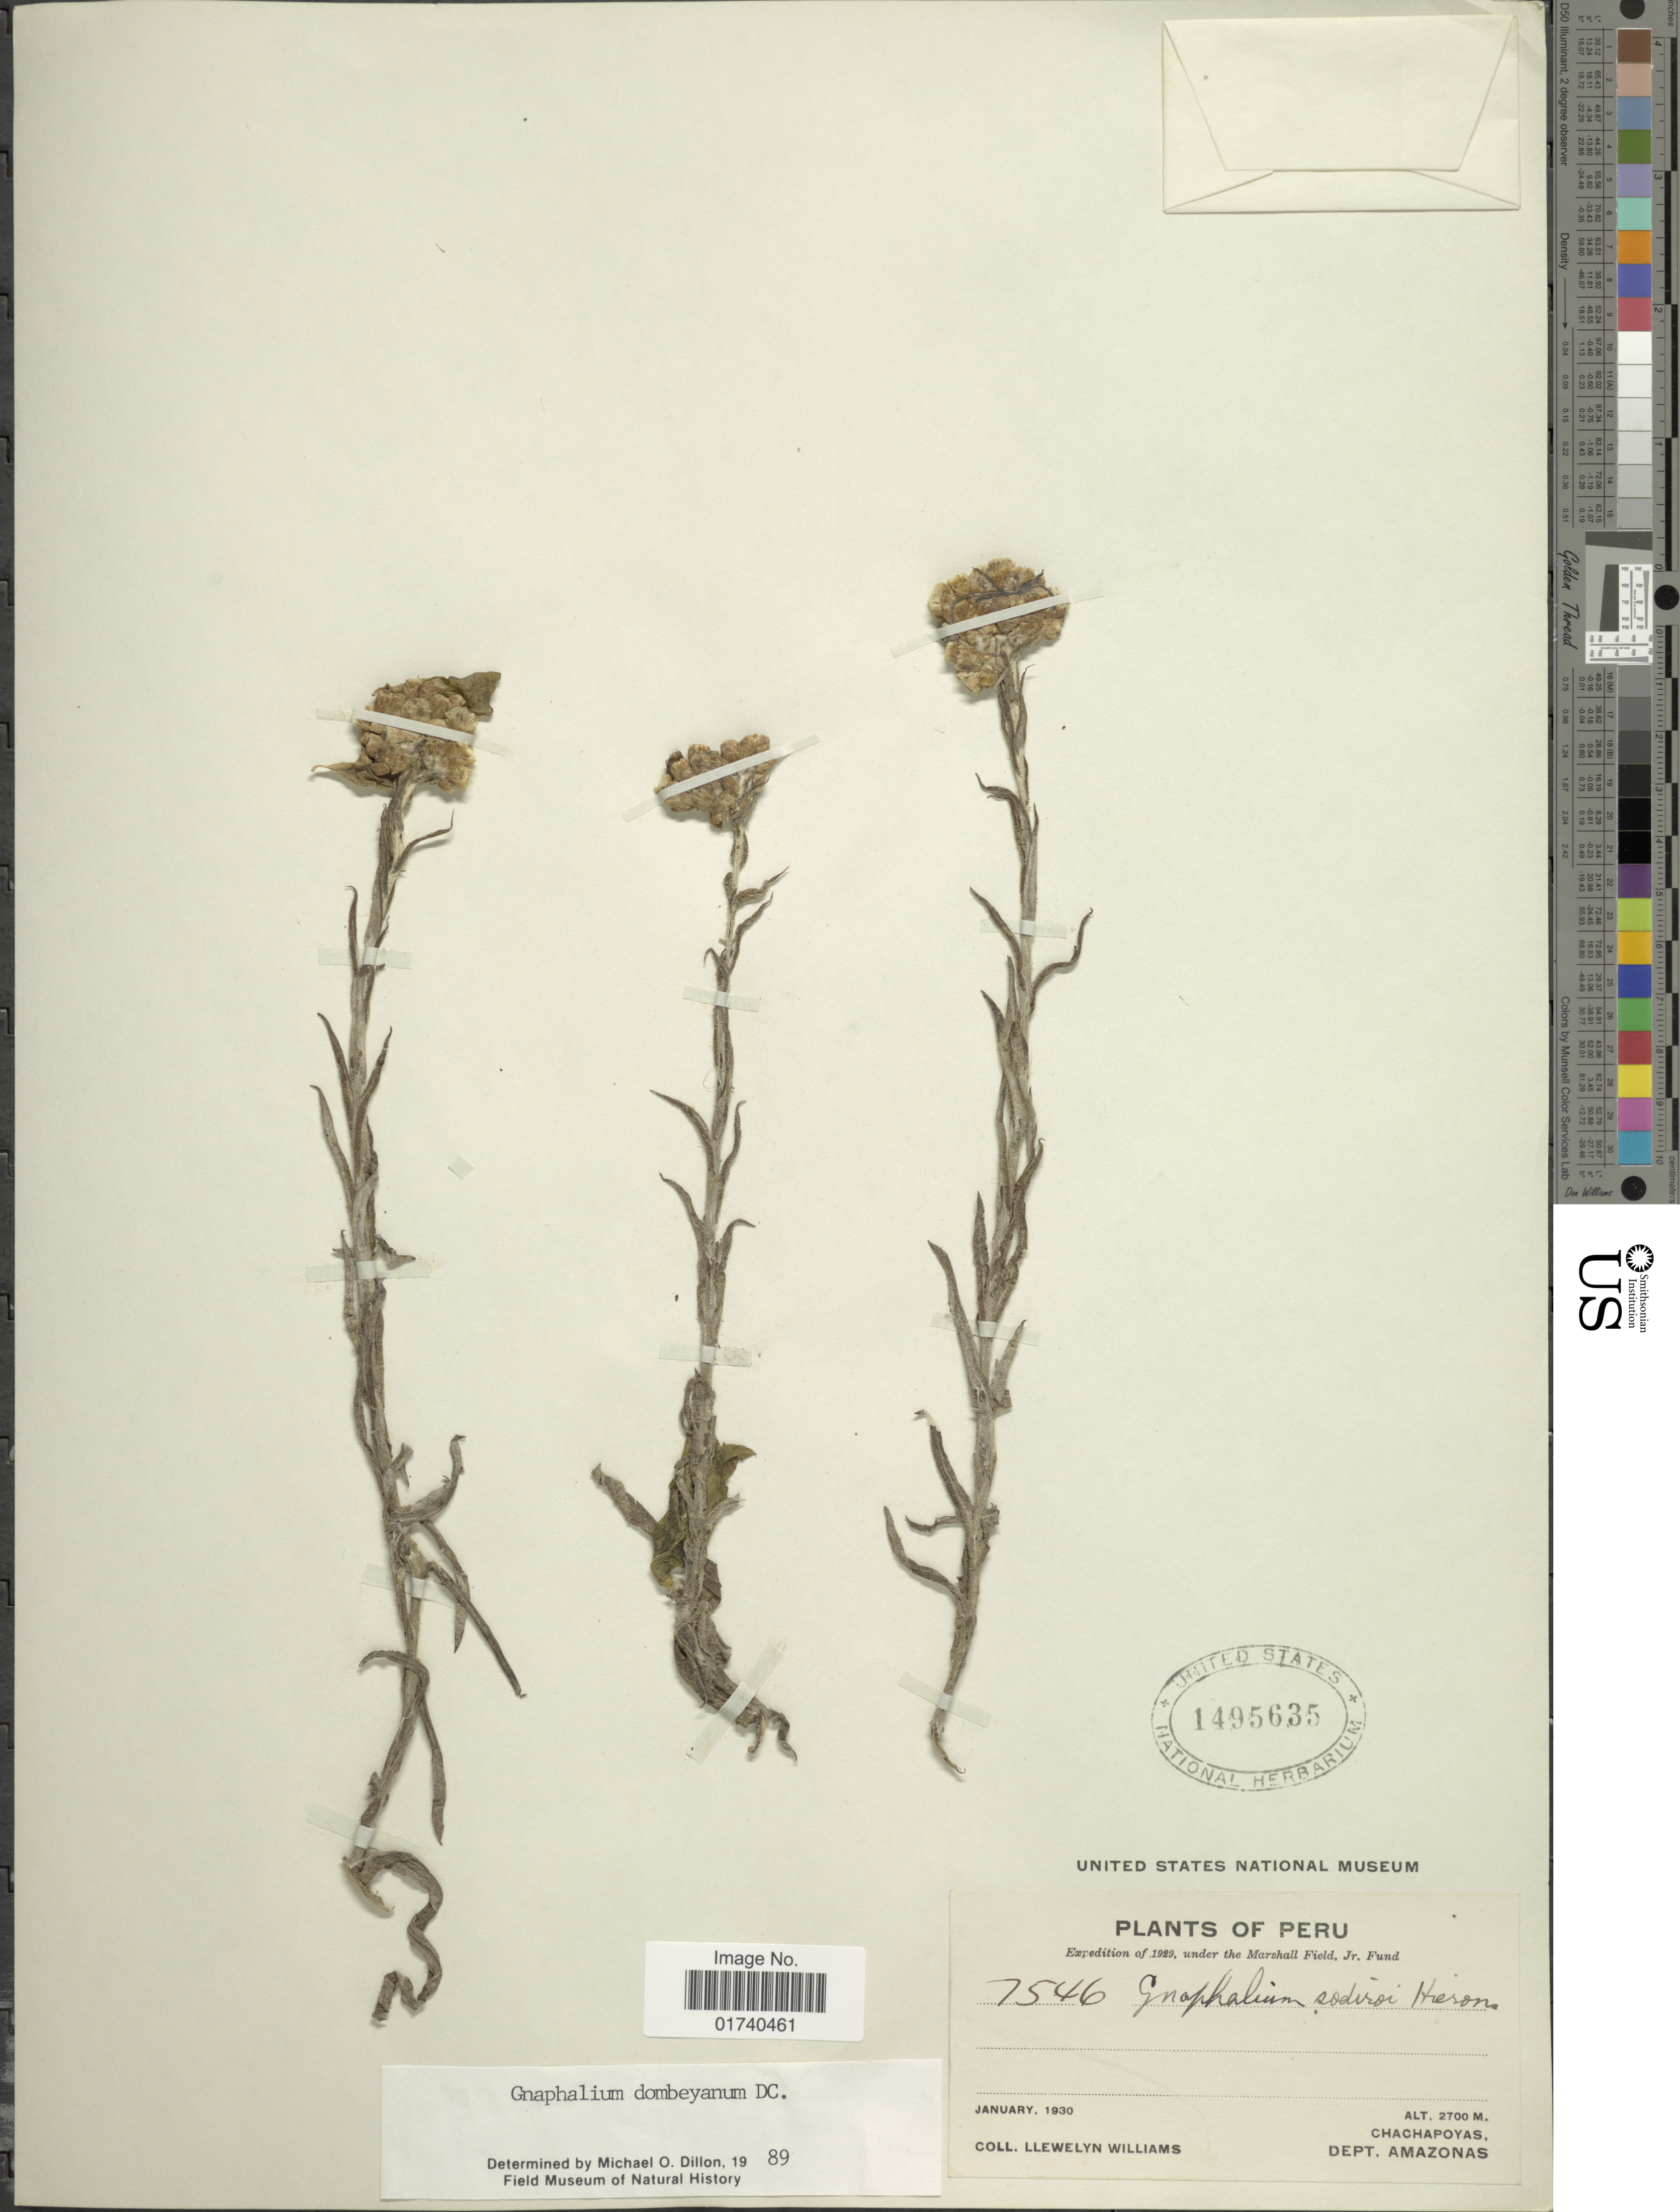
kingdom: Plantae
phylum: Tracheophyta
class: Magnoliopsida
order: Asterales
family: Asteraceae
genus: Pseudognaphalium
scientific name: Pseudognaphalium dombeyanum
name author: (DC.) Anderb.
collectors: Ll. Williams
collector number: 7546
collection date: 1930-01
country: Peru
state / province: Amazonas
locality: Chachapoyas, Dept Amazonas.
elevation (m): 2700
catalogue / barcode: US 1495635